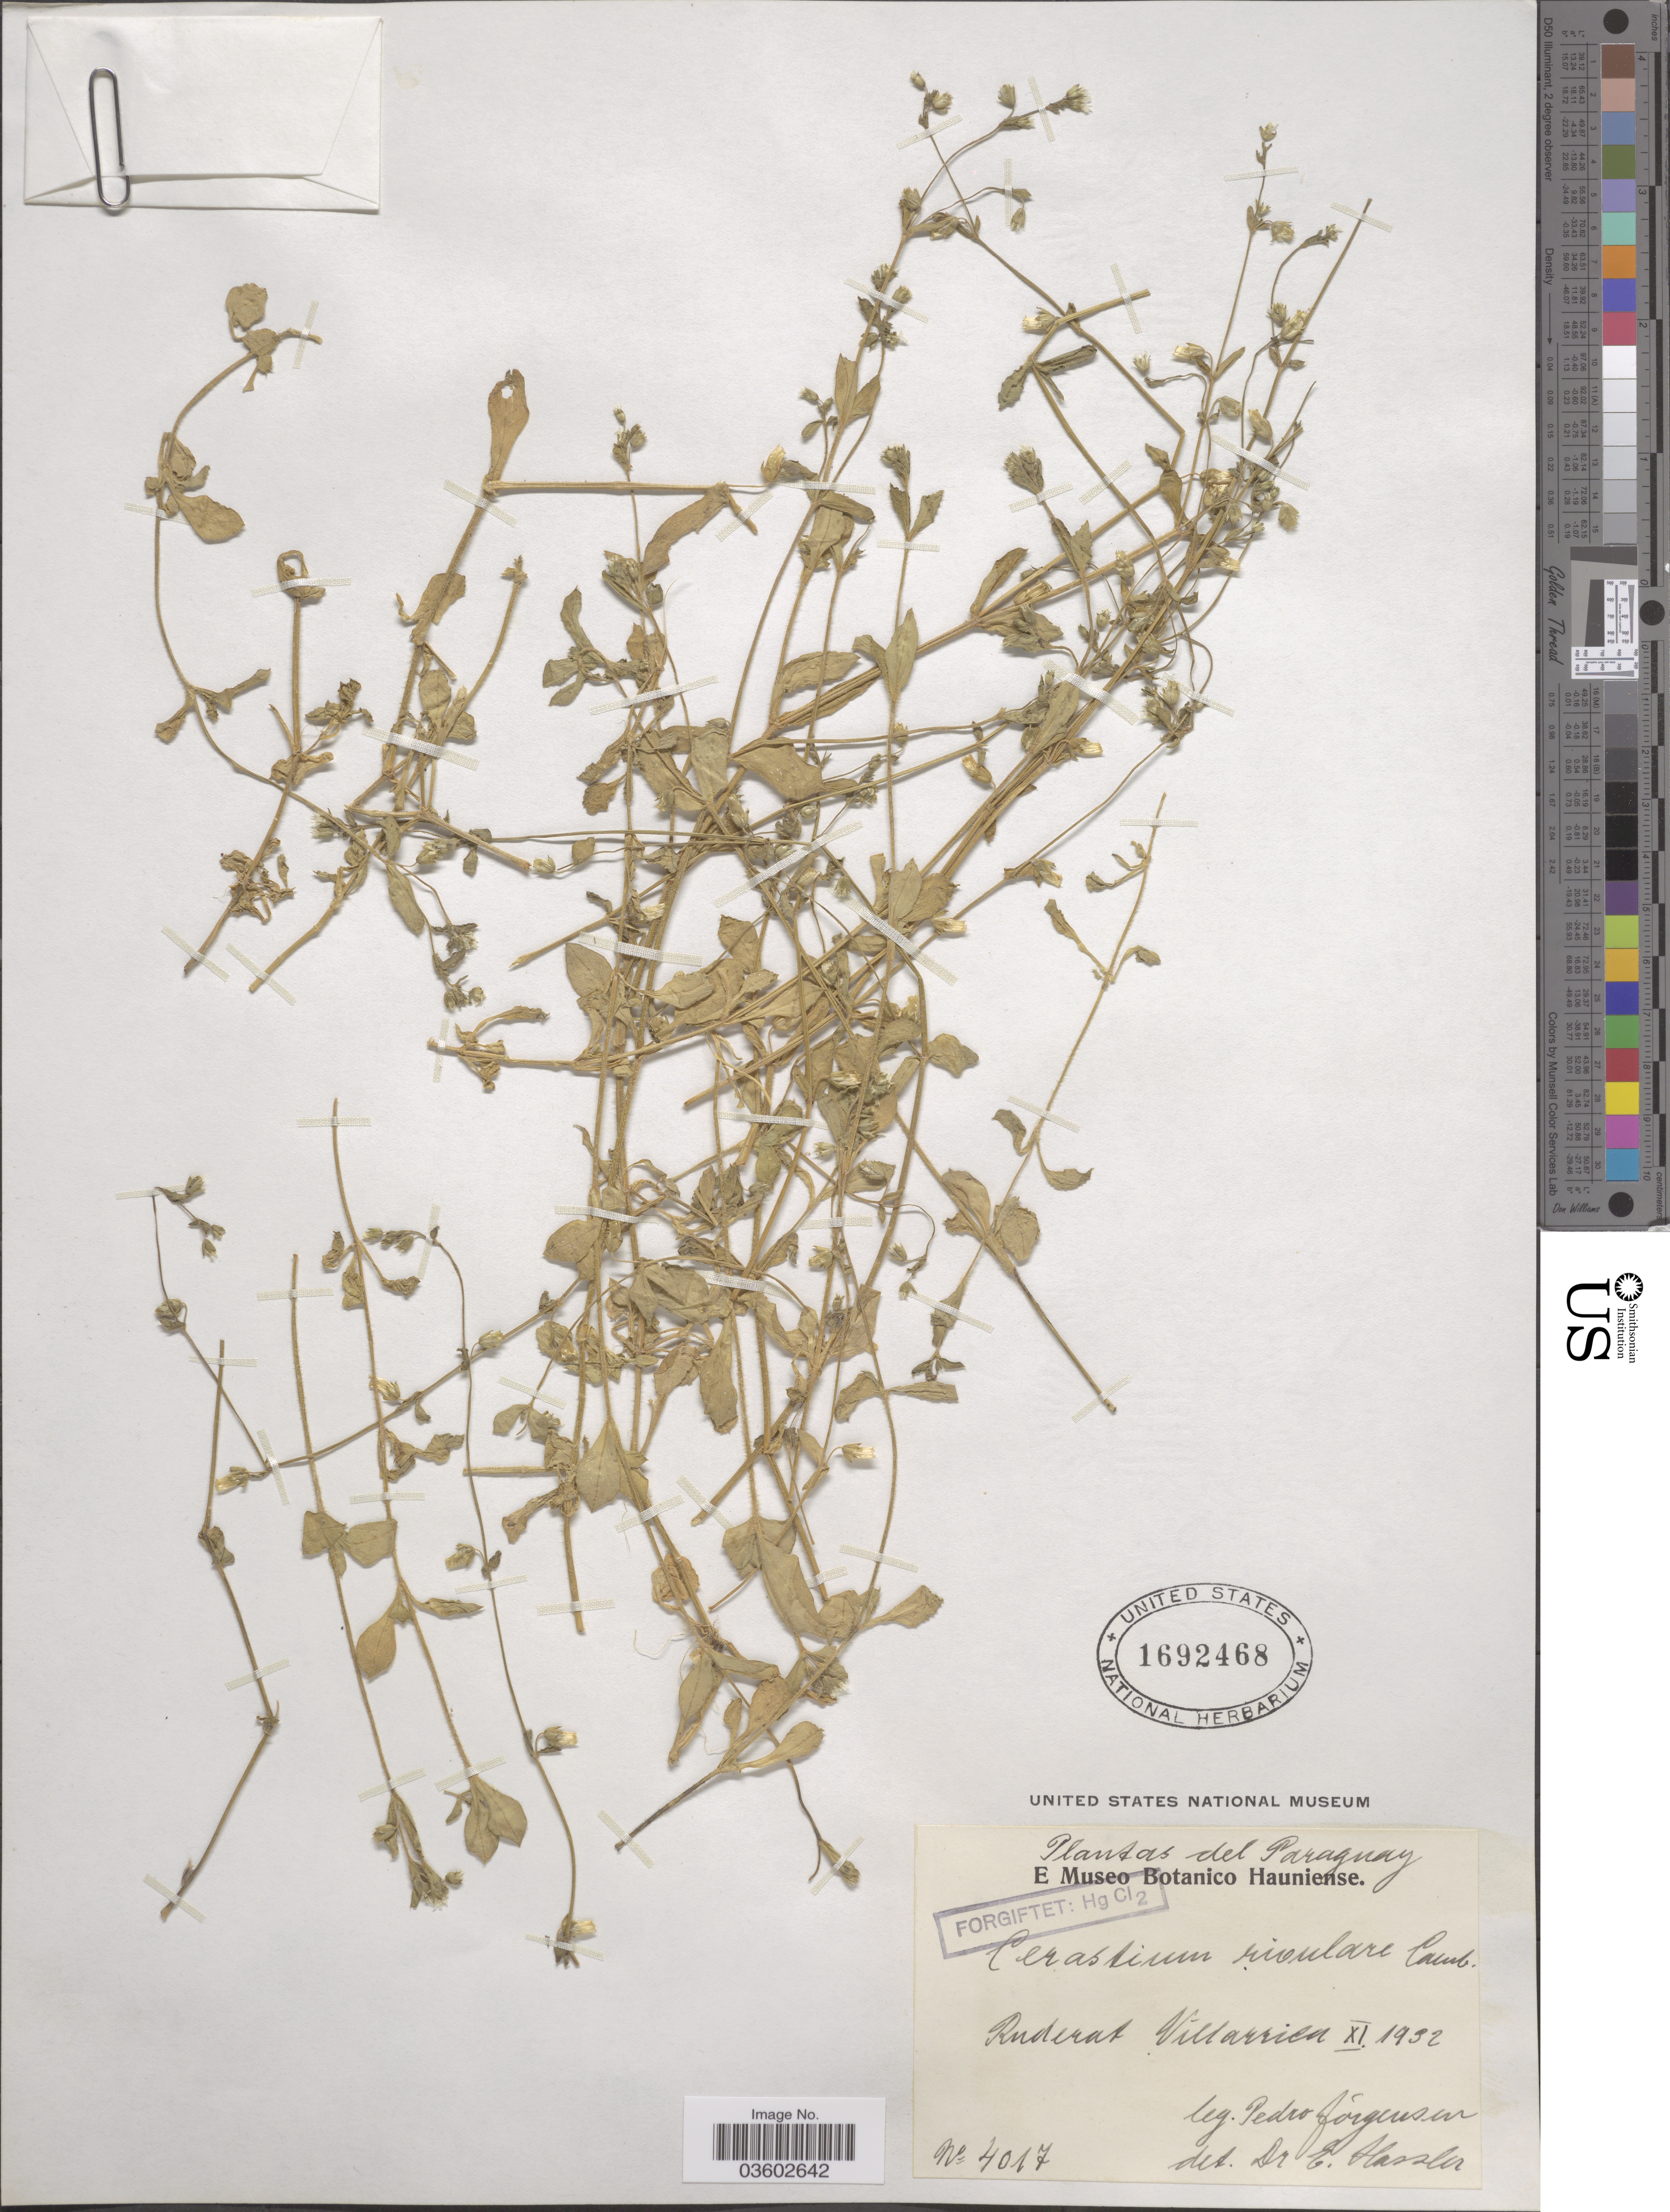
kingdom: Plantae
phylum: Tracheophyta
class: Magnoliopsida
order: Caryophyllales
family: Caryophyllaceae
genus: Cerastium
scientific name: Cerastium rivulare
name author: Cambess.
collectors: P. Jörgensen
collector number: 4017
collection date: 1932-11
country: Paraguay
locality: Ruderal Villarrica.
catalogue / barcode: US 1692468